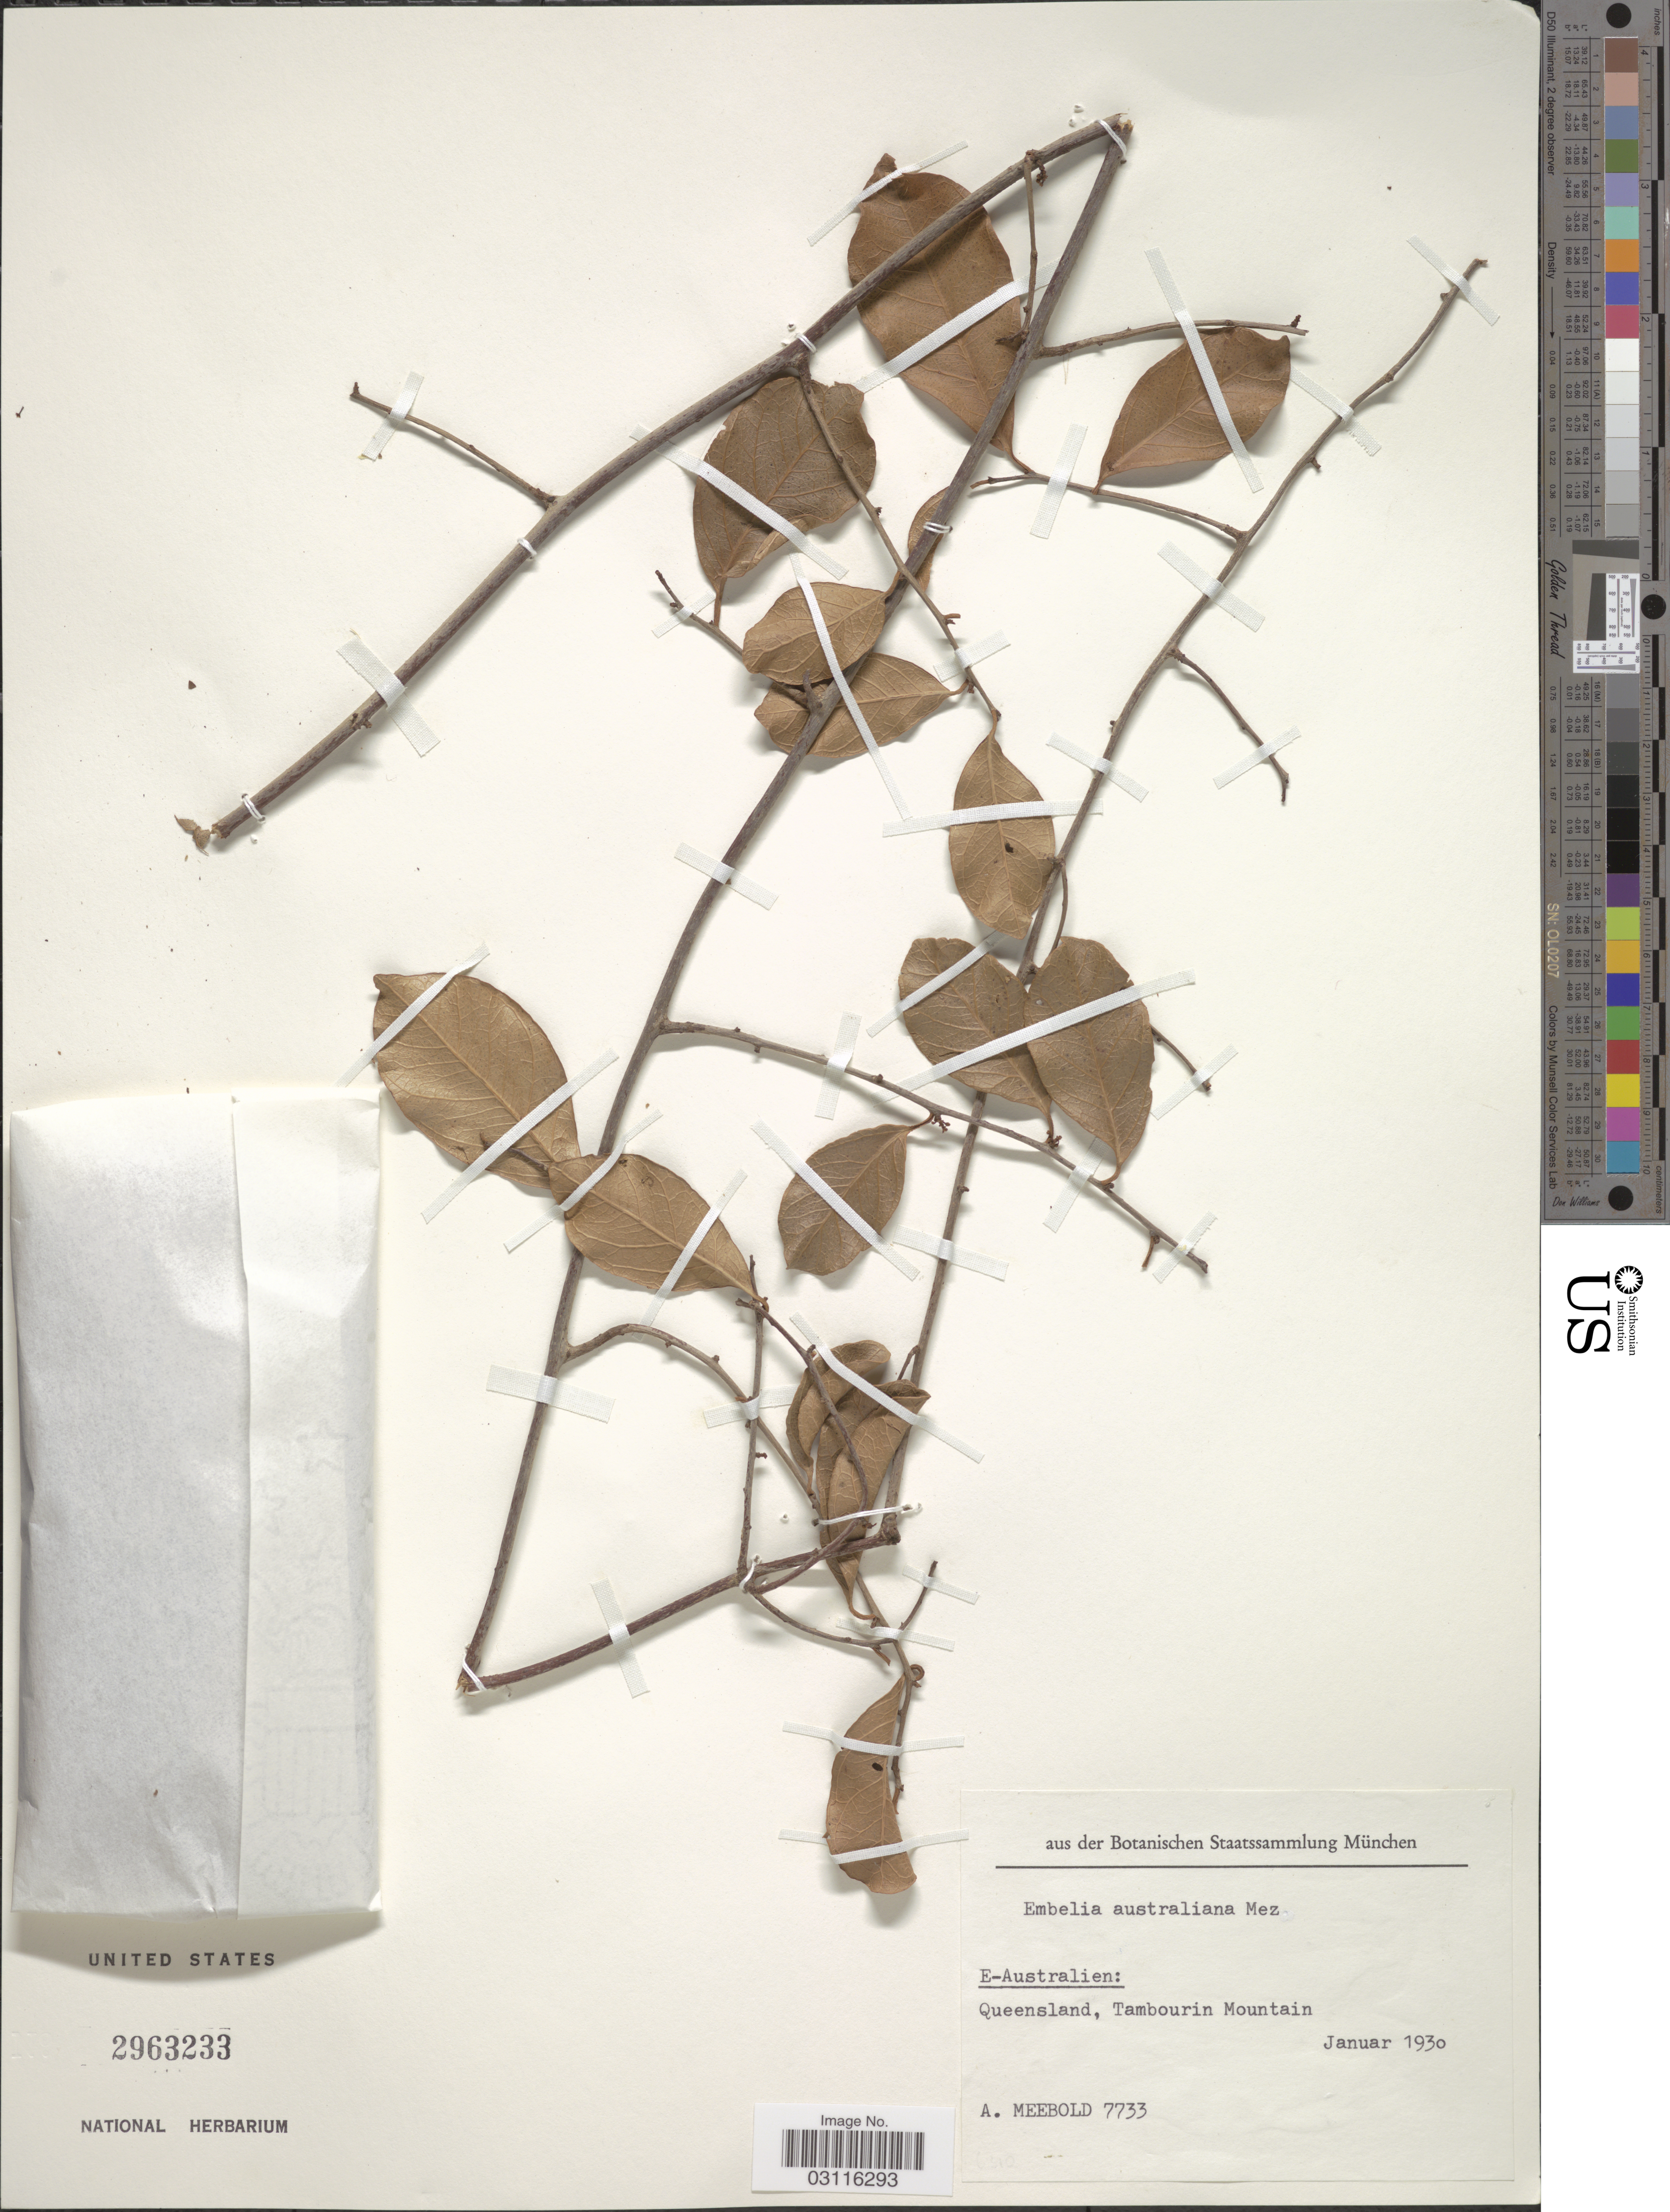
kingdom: Plantae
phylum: Tracheophyta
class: Magnoliopsida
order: Ericales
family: Primulaceae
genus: Embelia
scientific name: Embelia australiana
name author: (F. Muell.) Mez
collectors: A. Meebold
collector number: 7733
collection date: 1930-01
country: Australia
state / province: Queensland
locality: E-Australien: Tambourin Mountain.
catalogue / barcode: US 2963233